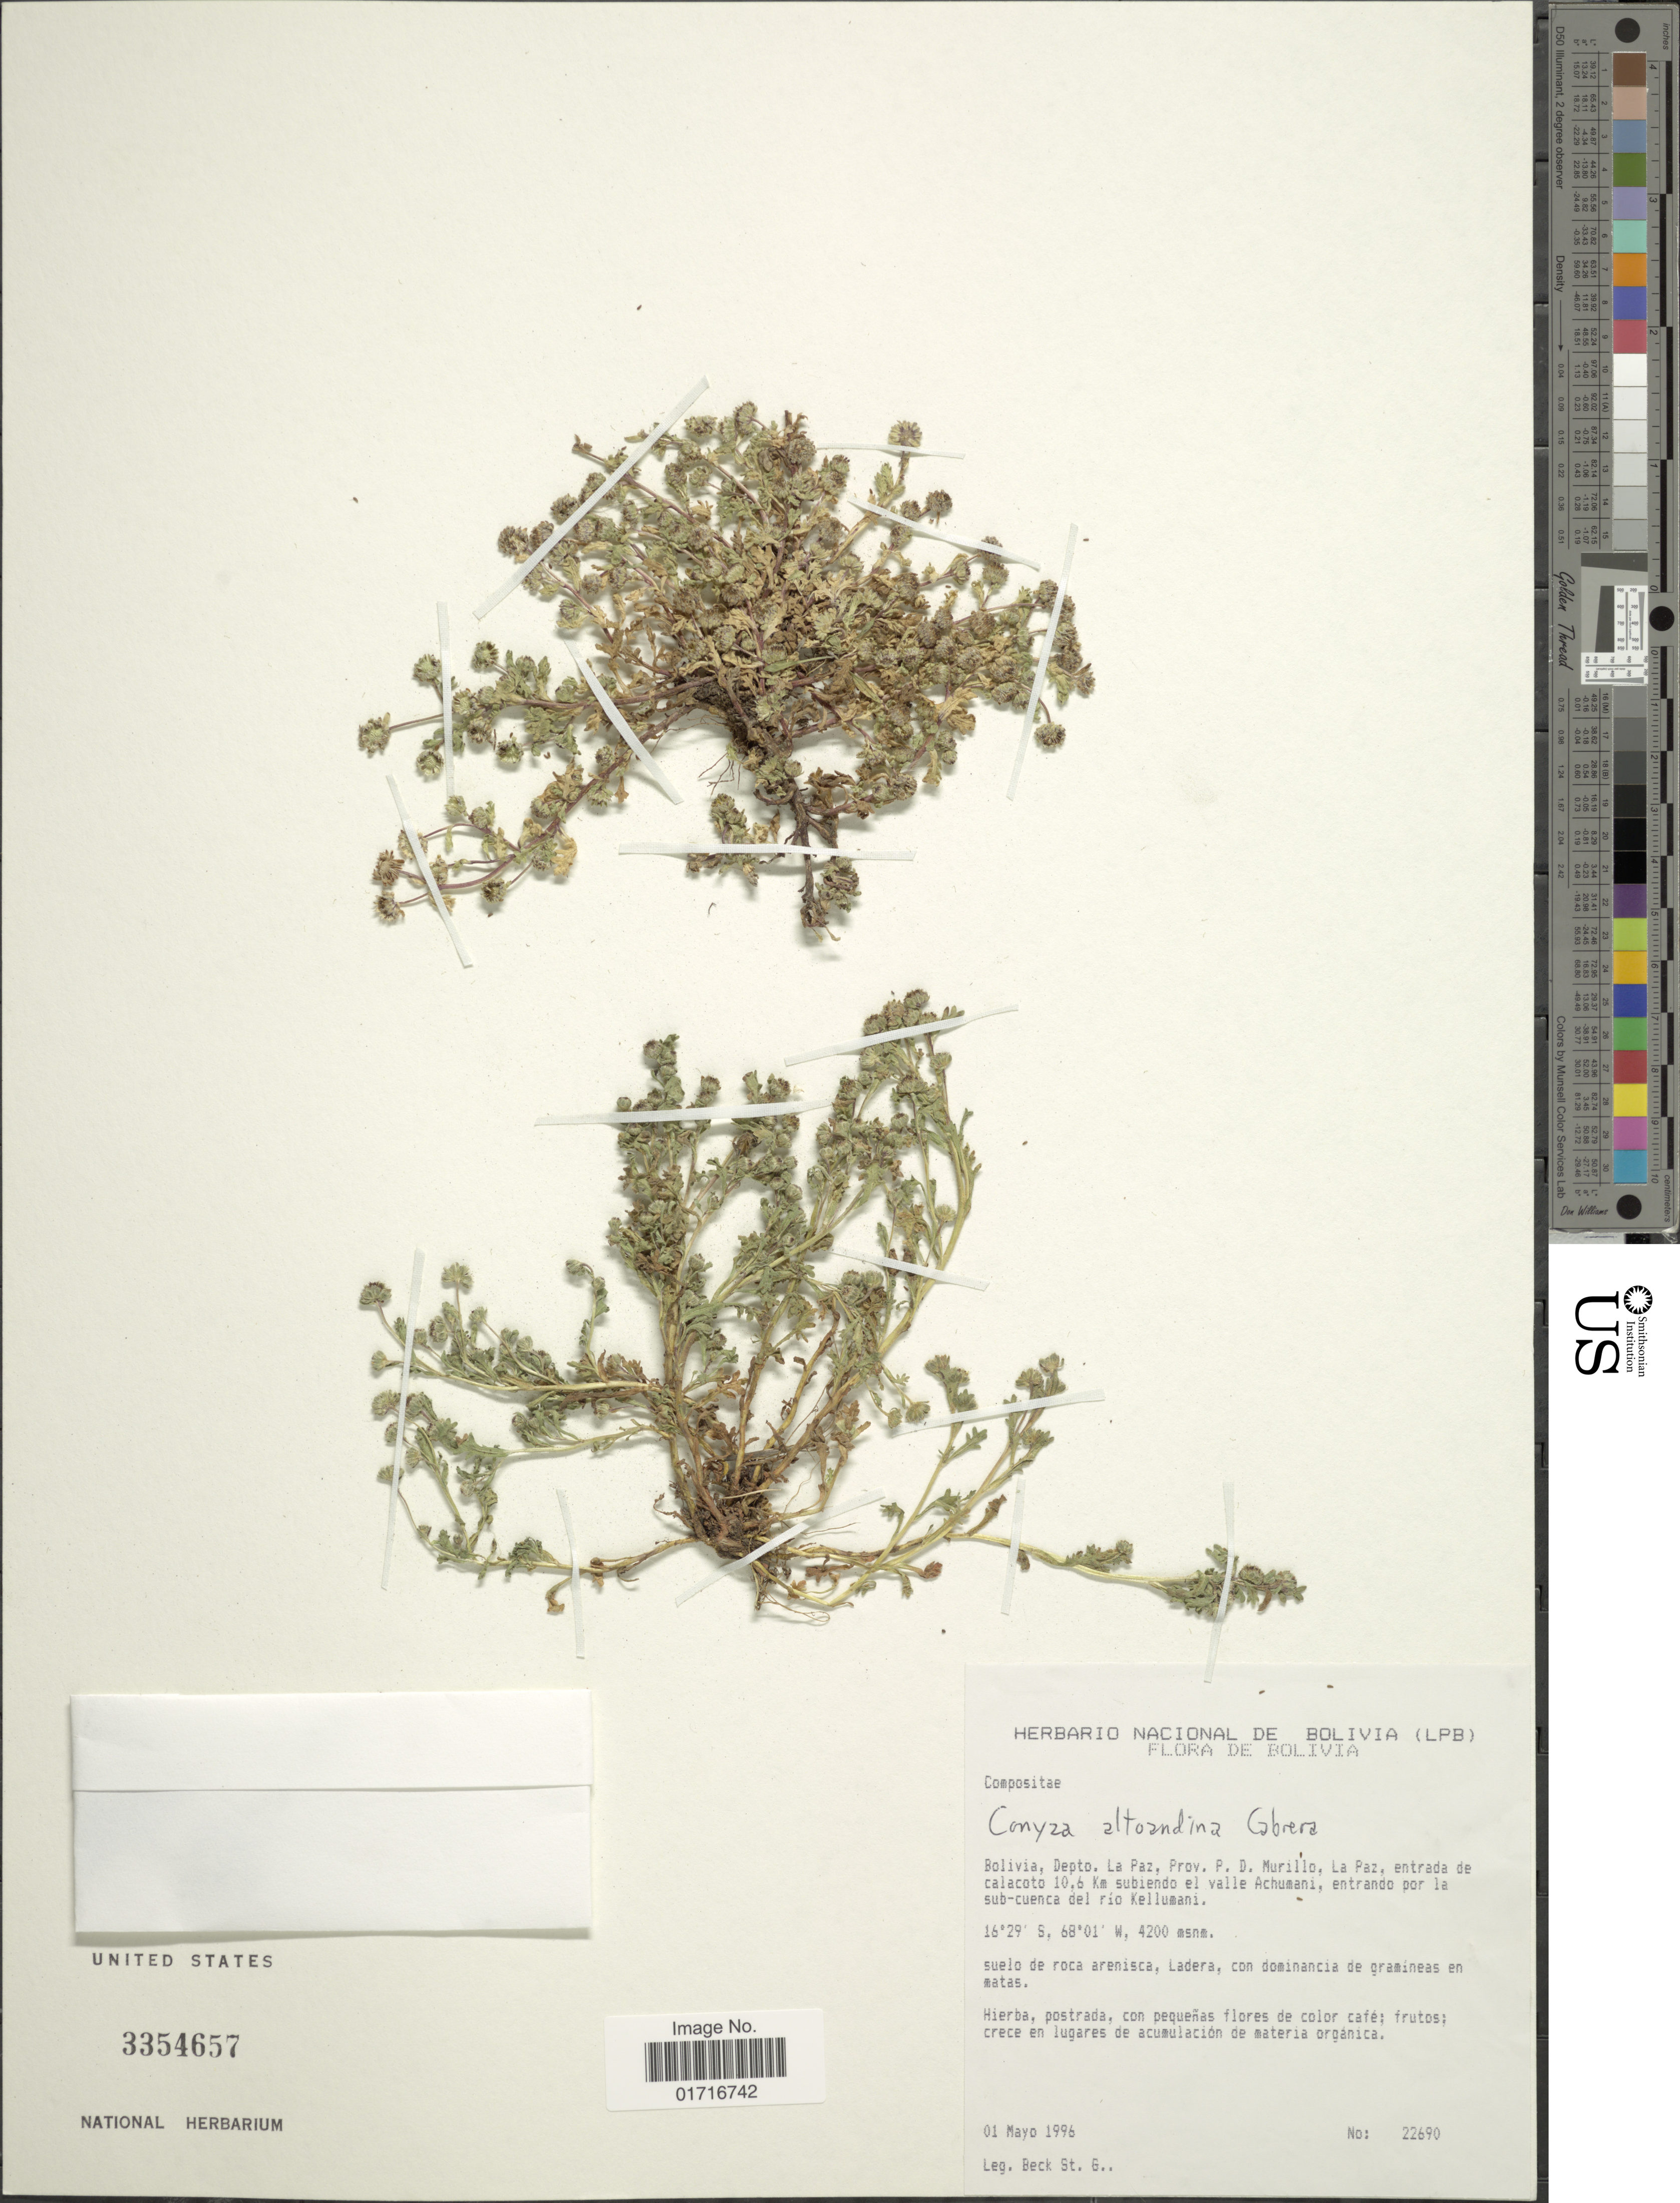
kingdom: Plantae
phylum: Tracheophyta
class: Magnoliopsida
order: Asterales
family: Asteraceae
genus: Conyza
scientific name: Conyza altoandina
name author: Cabrera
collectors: S. G. Beck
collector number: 22690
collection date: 1996-05-01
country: Bolivia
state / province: La Paz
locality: Bolivia, Depto, La Paz, Prov. P.D. Murillo, La Paz, entrada de caiacoto 10.6 Km subiendo el valle Achumani, entrando por la sub-cuenca del rio Kellumani.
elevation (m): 4200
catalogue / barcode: US 3354657